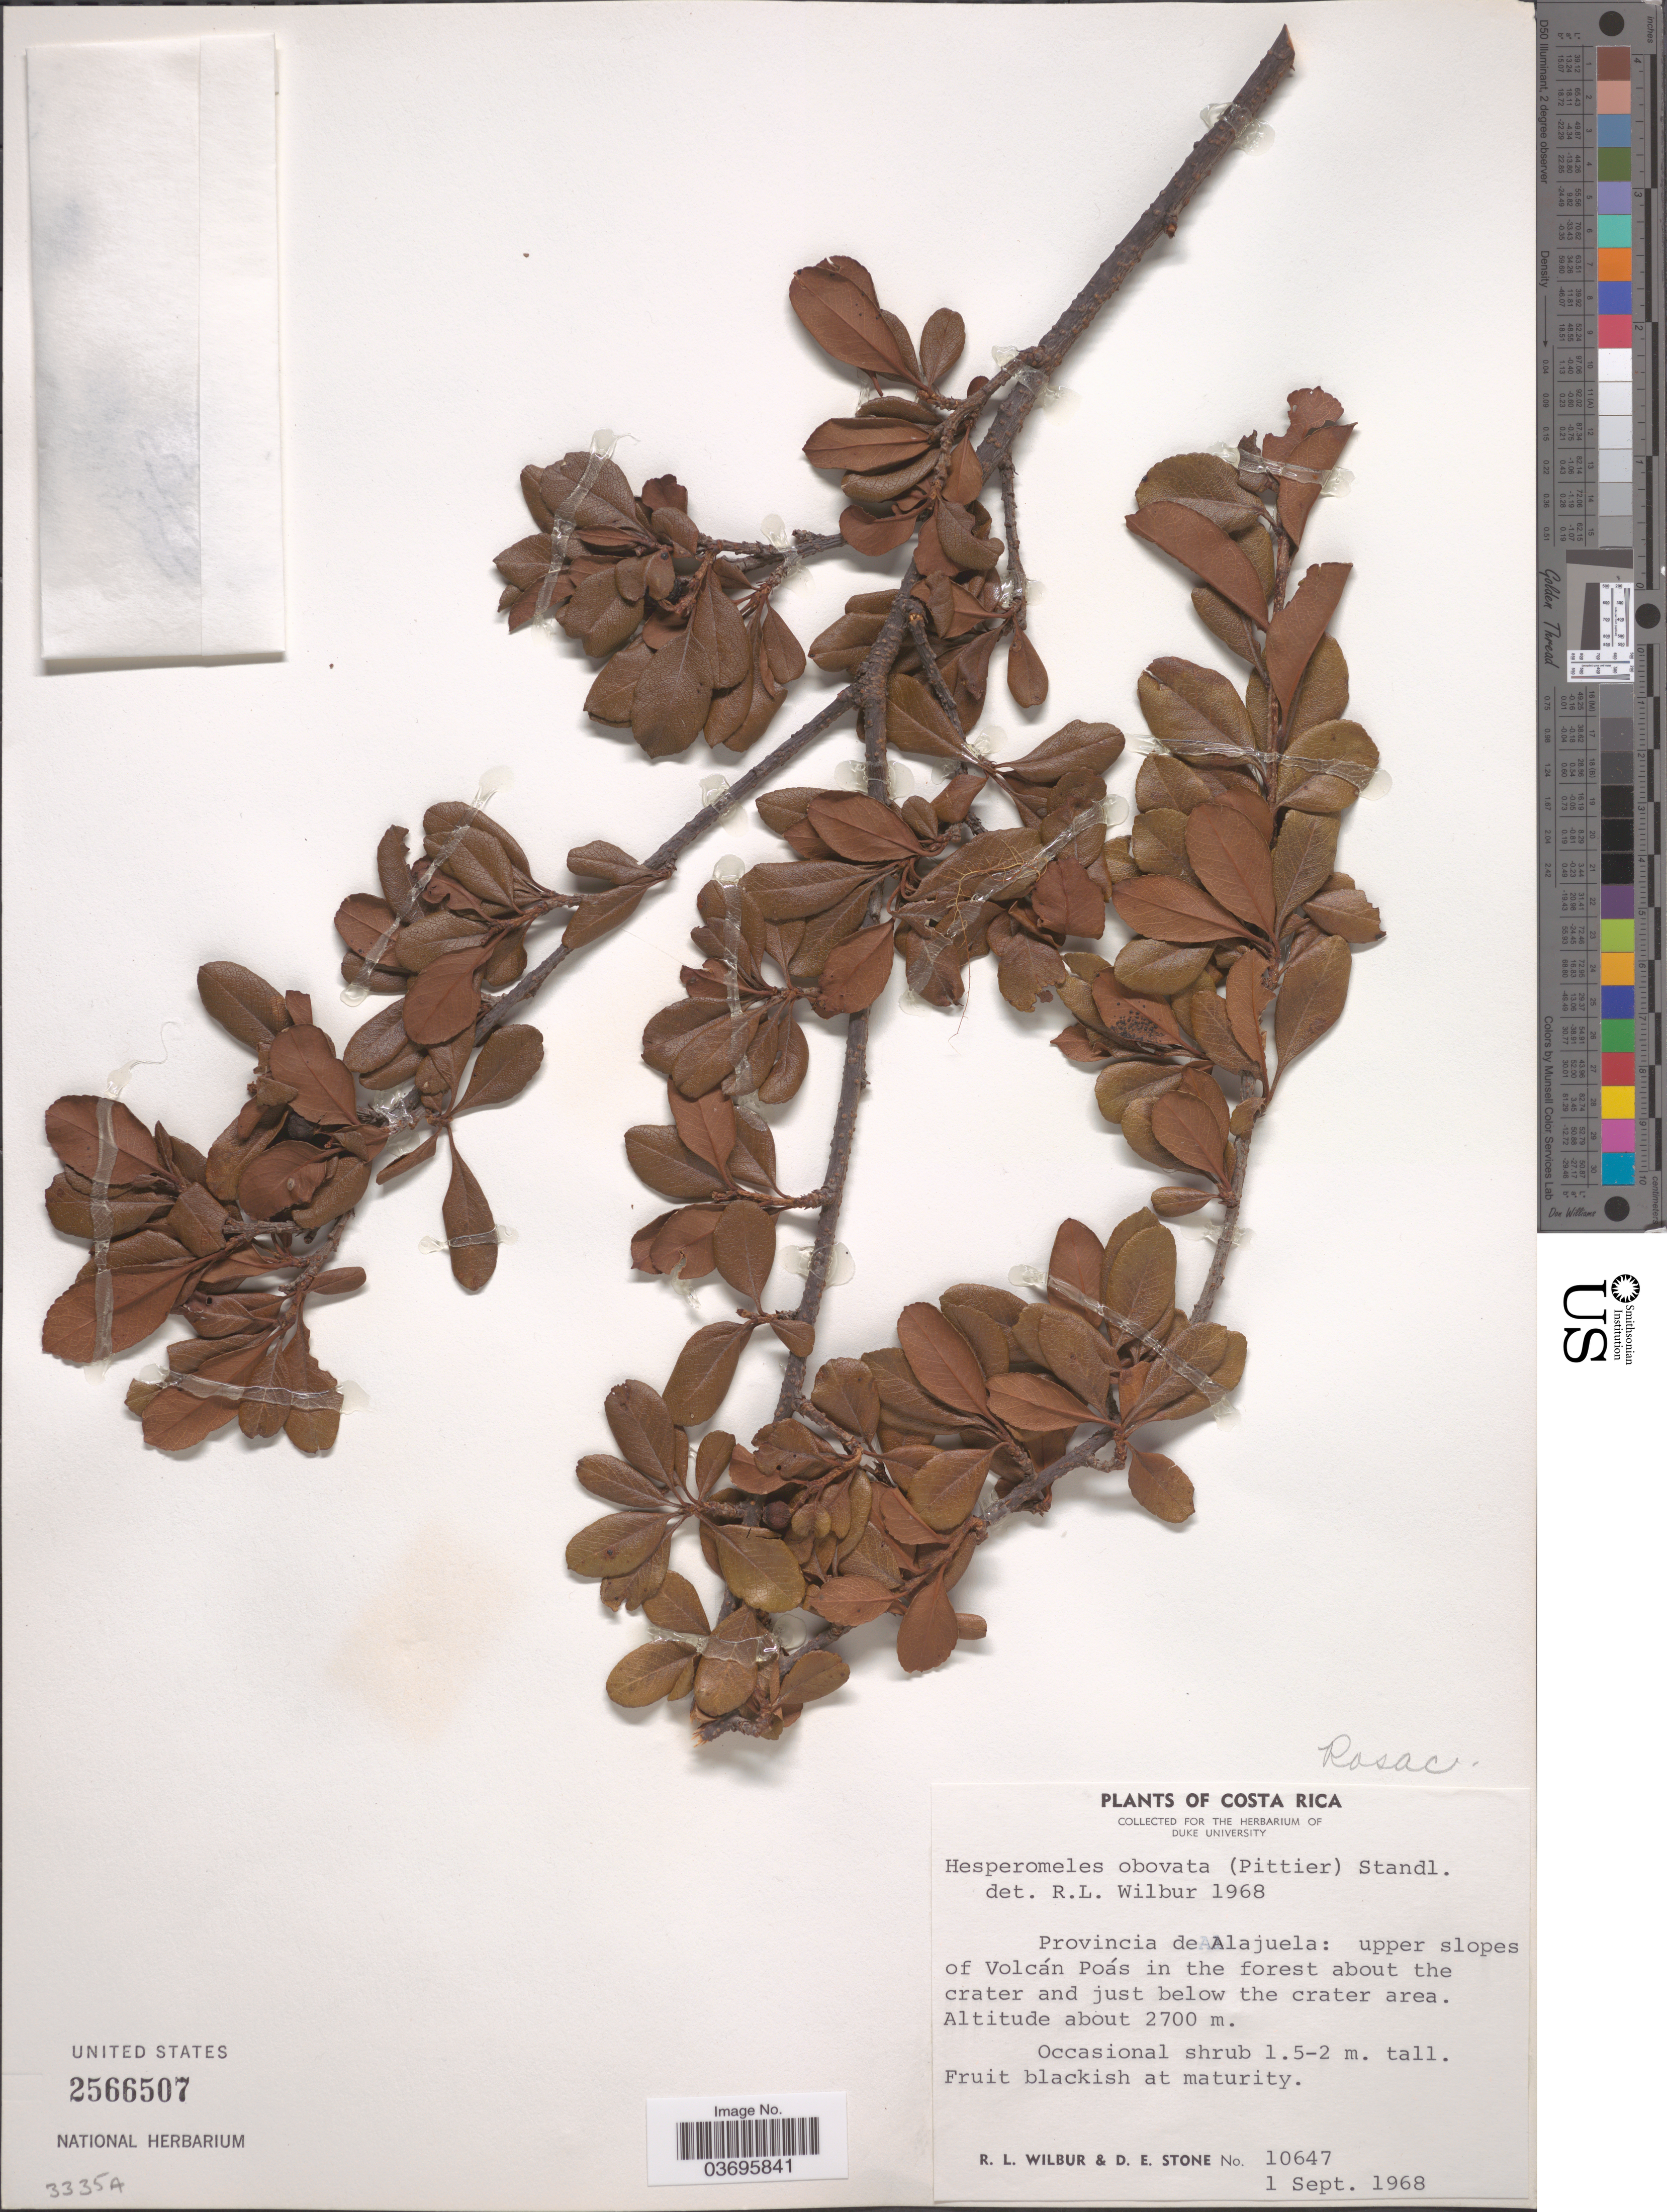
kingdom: Plantae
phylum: Tracheophyta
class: Magnoliopsida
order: Rosales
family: Rosaceae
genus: Hesperomeles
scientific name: Hesperomeles heterophylla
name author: (Ruiz & Pav.) Hook.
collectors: R. L. Wilbur & D. E. Stone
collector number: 10647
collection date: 1968-09-01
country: Costa Rica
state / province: Alajuela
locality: Upper slopes of Volcán Poás in the forest about the crater and just below the crater area.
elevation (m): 2700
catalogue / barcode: US 2566507